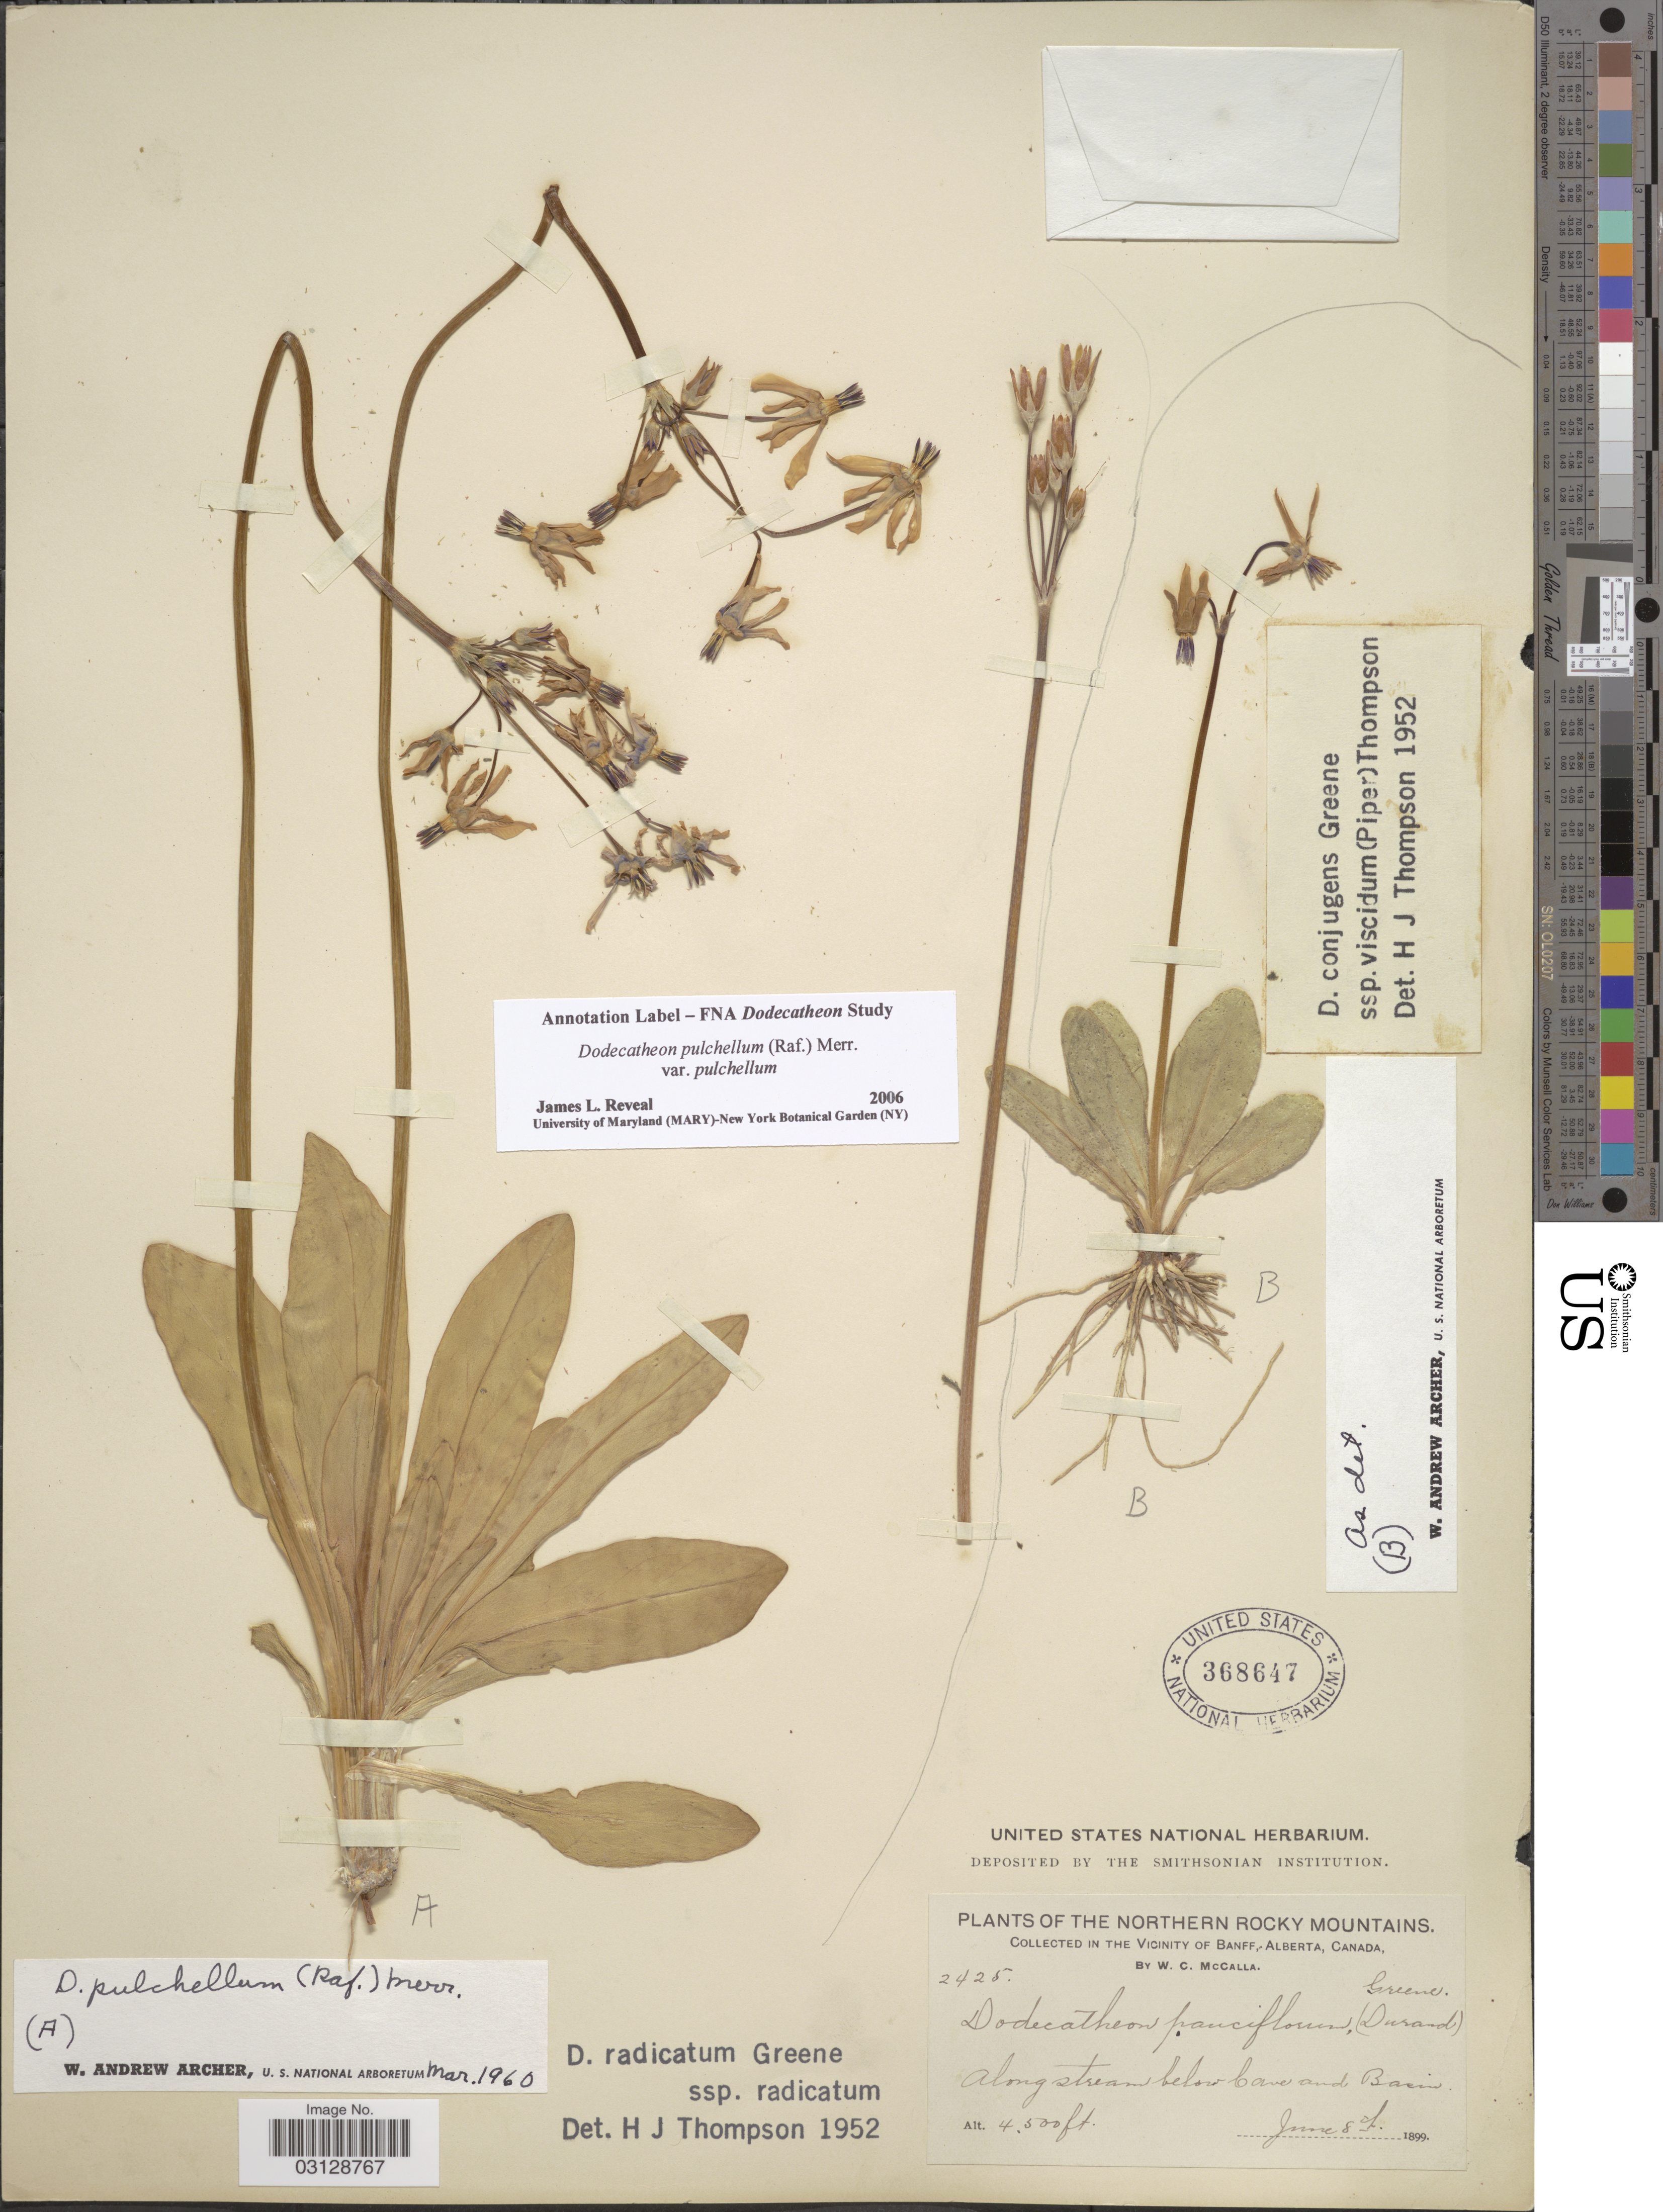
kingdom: Plantae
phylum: Tracheophyta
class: Magnoliopsida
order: Ericales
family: Primulaceae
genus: Dodecatheon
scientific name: Dodecatheon pulchellum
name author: (Raf.) Merr.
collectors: W. McCalla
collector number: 2425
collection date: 1899-06-08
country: Canada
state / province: Alberta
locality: Northern Rocky Mountains. Vicinity of Banff. Along stream below Cave and Basin.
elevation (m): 1372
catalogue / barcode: US 368647